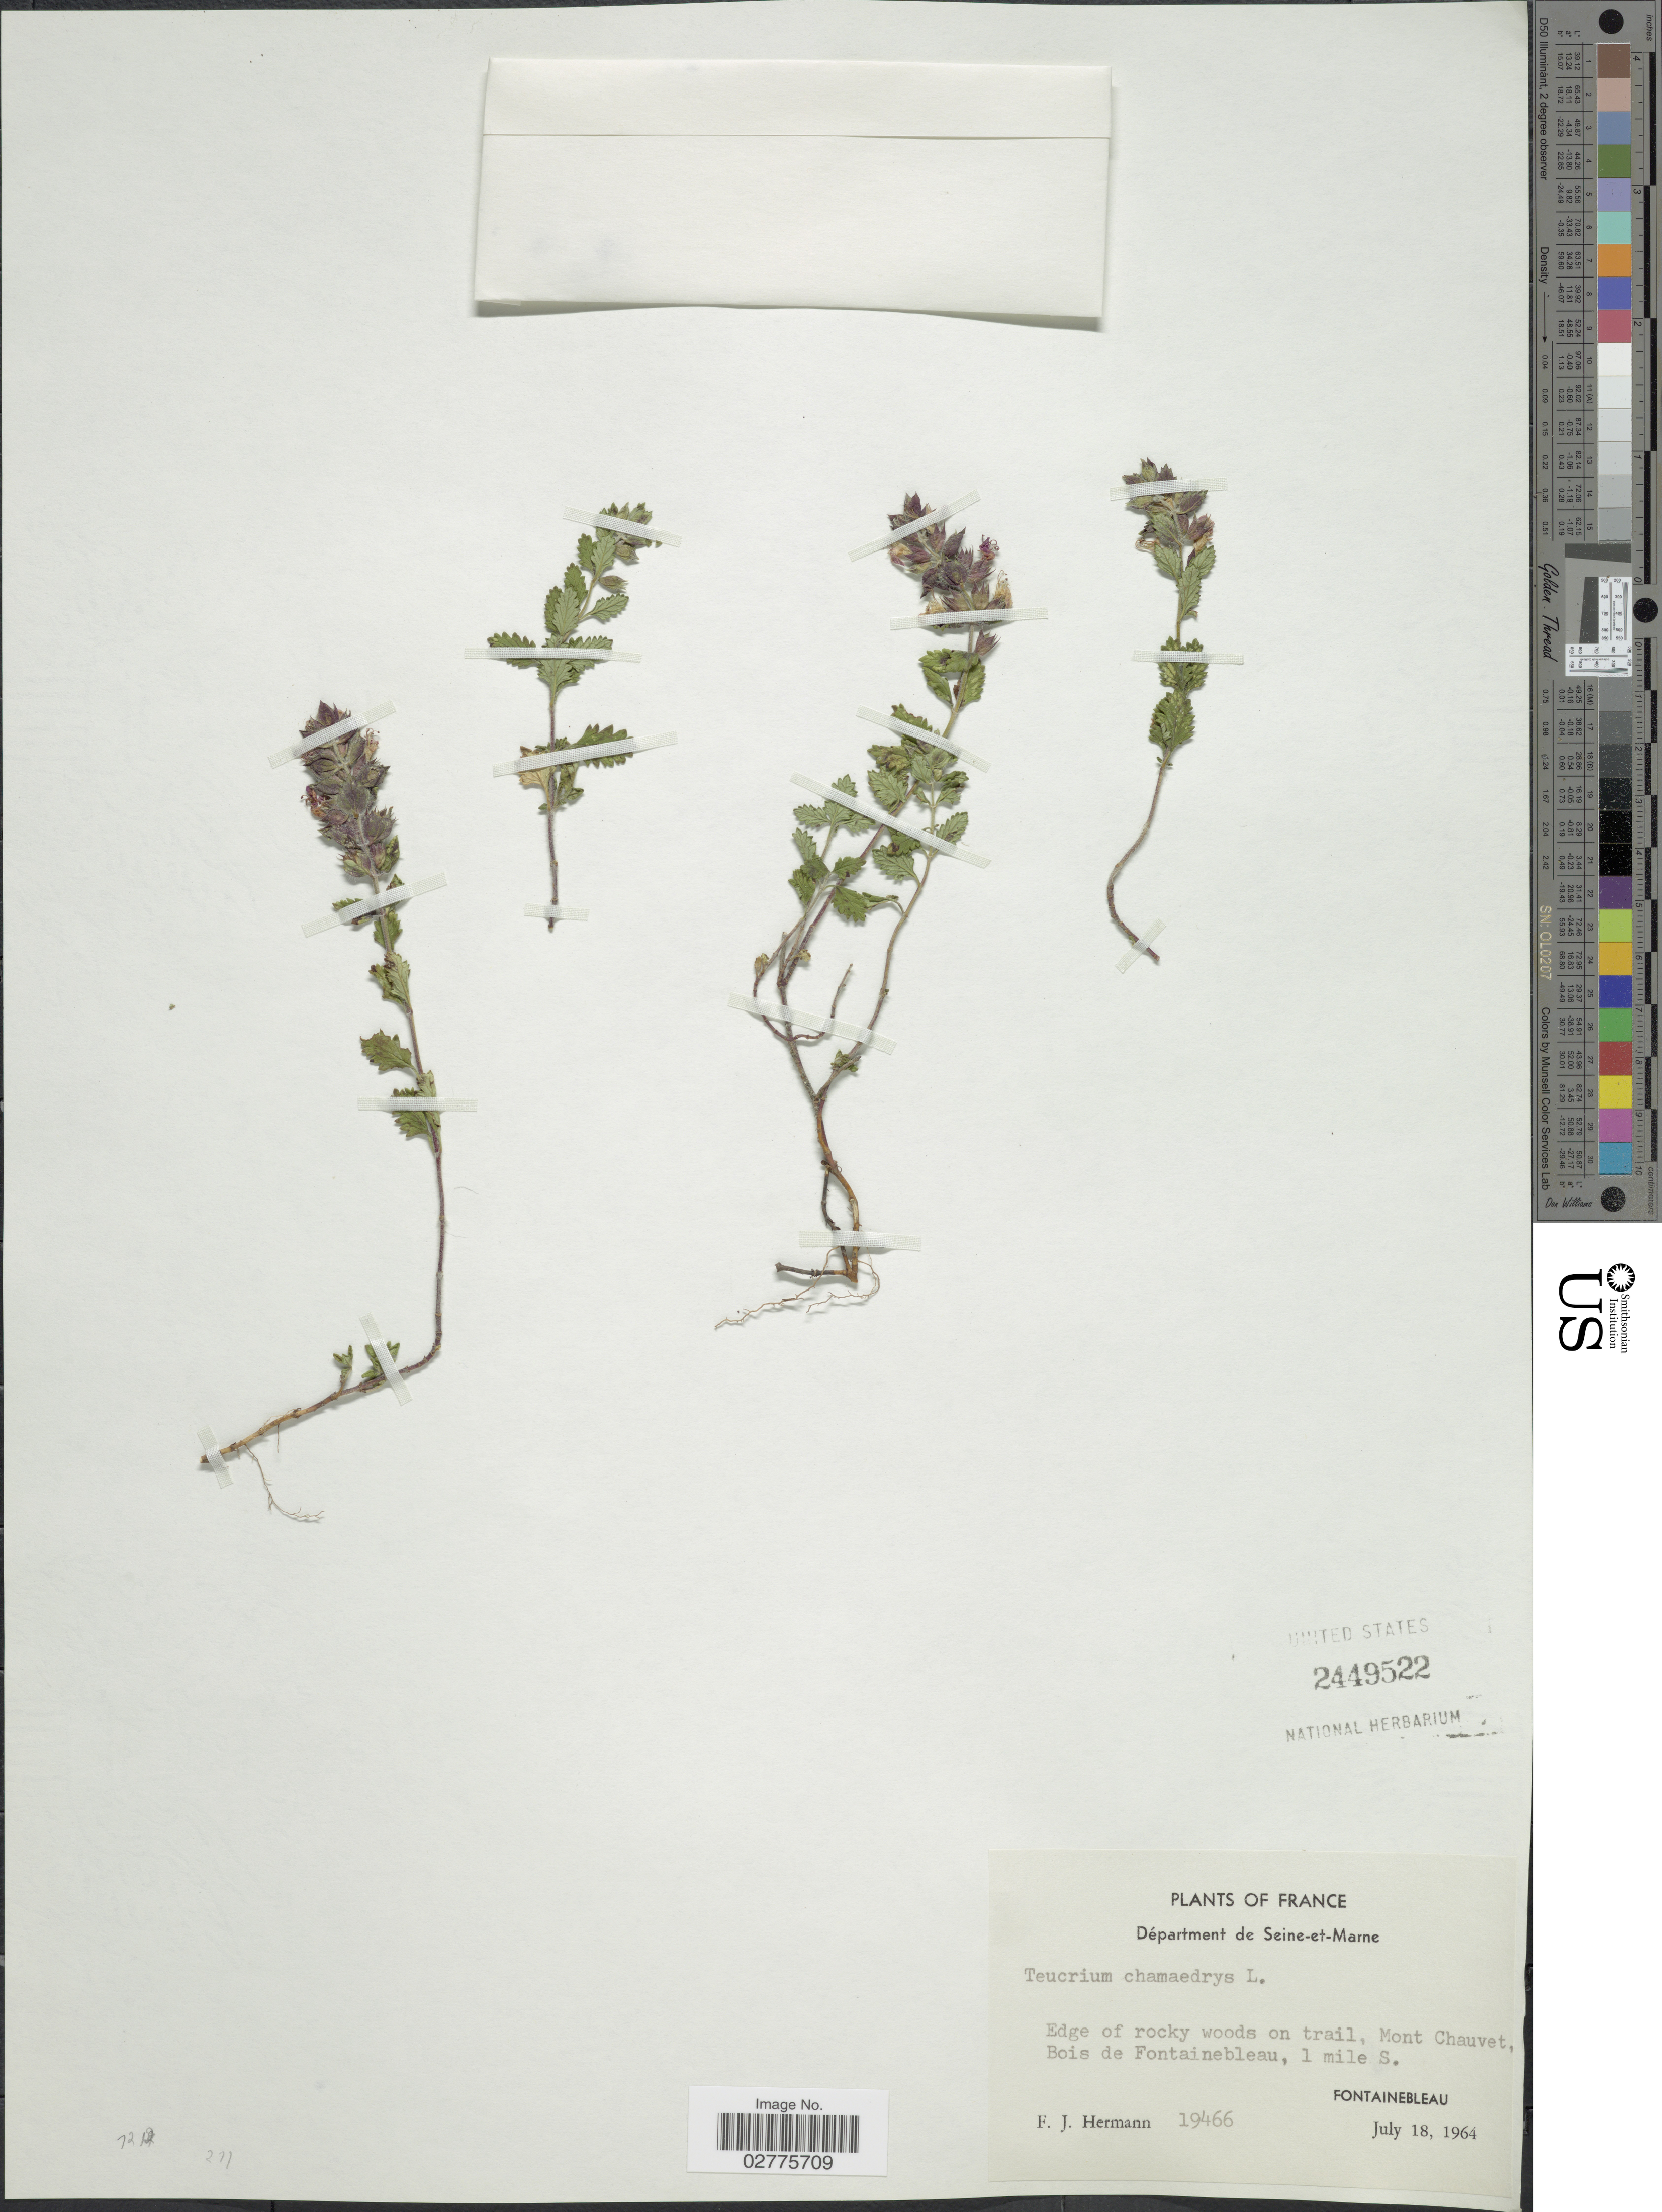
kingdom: Plantae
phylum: Tracheophyta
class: Magnoliopsida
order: Lamiales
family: Lamiaceae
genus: Teucrium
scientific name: Teucrium chamaedrys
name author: L.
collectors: F. J. Hermann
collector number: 19466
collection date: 1964-07-18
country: France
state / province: Île-de-France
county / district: Seine-et-Marne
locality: Départment de Seine-et-Marne, Edge of rocky woods on trail, Mont Chauvet, Bois de Fontainebleau, 1 mile S., Fontainebleau.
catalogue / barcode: US 2449522